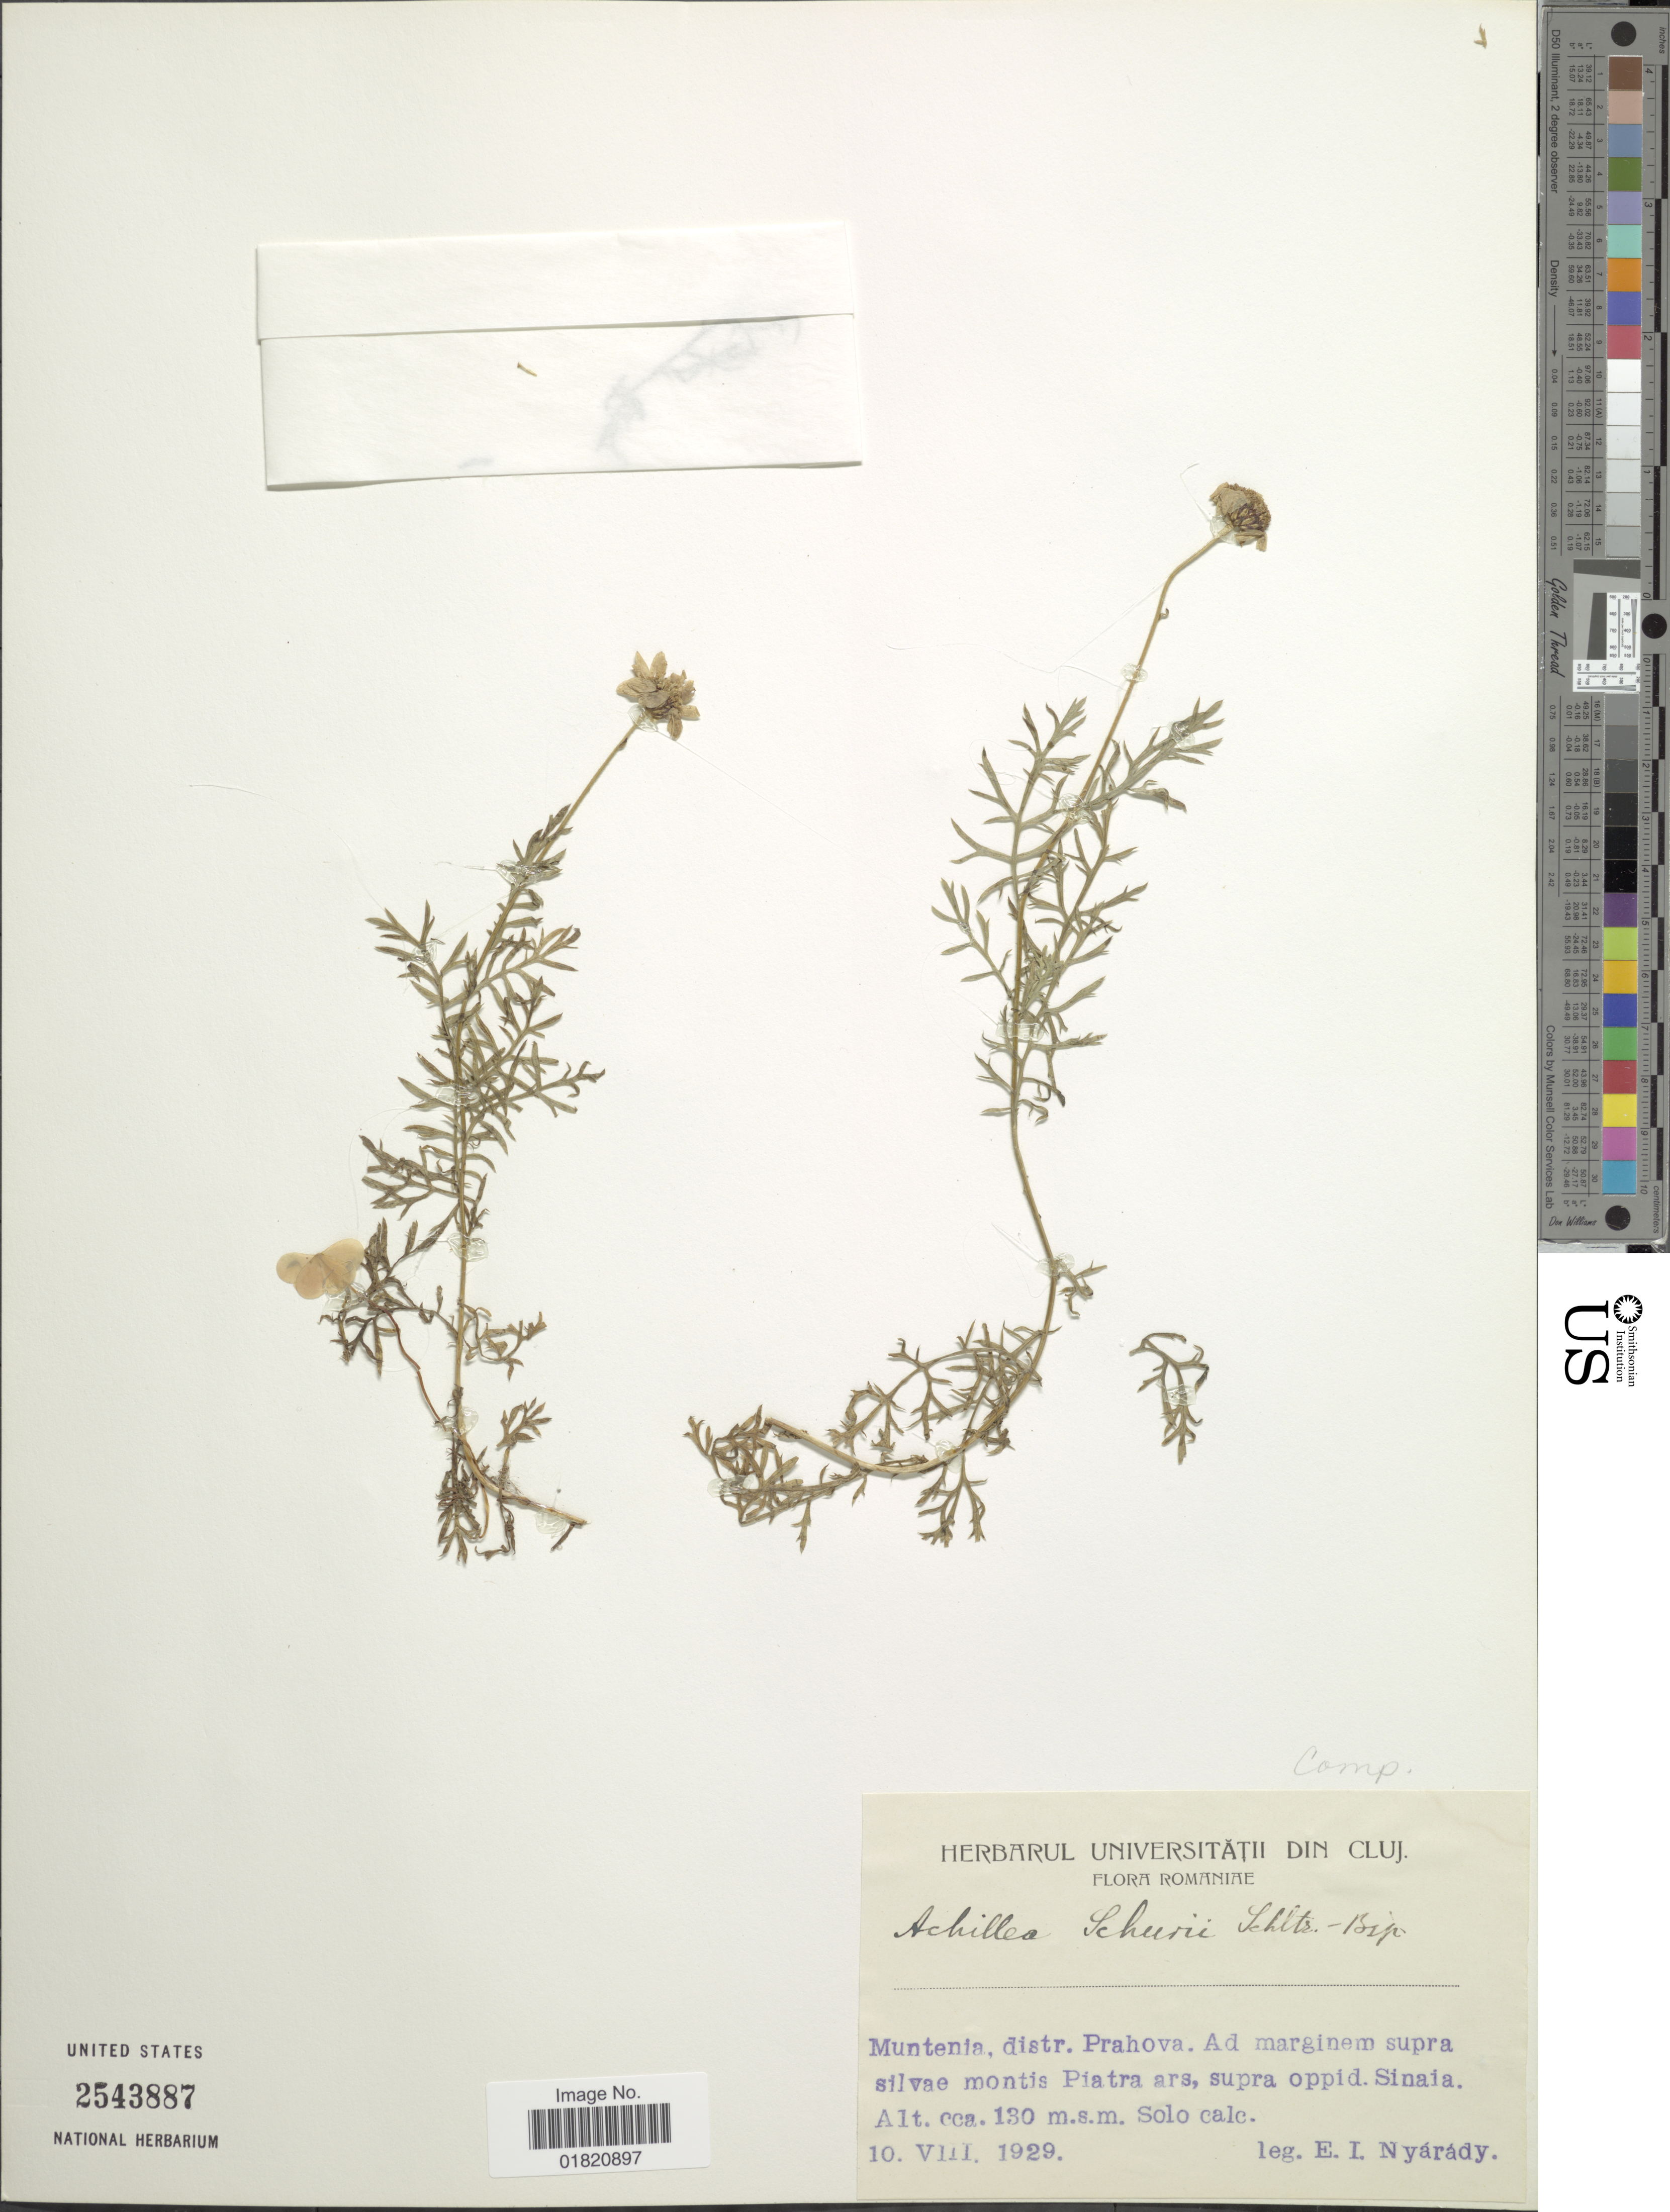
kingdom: Plantae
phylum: Tracheophyta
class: Magnoliopsida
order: Asterales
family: Asteraceae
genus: Achillea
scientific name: Achillea schurii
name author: Sch. Bip.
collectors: E. Nyárády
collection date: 1929-08-10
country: Romania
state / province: Prahova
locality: Muntenia. Ad marginem supra silvae montis Piatra ars, supra oppid. Siniaia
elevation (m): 130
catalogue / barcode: US 2543887